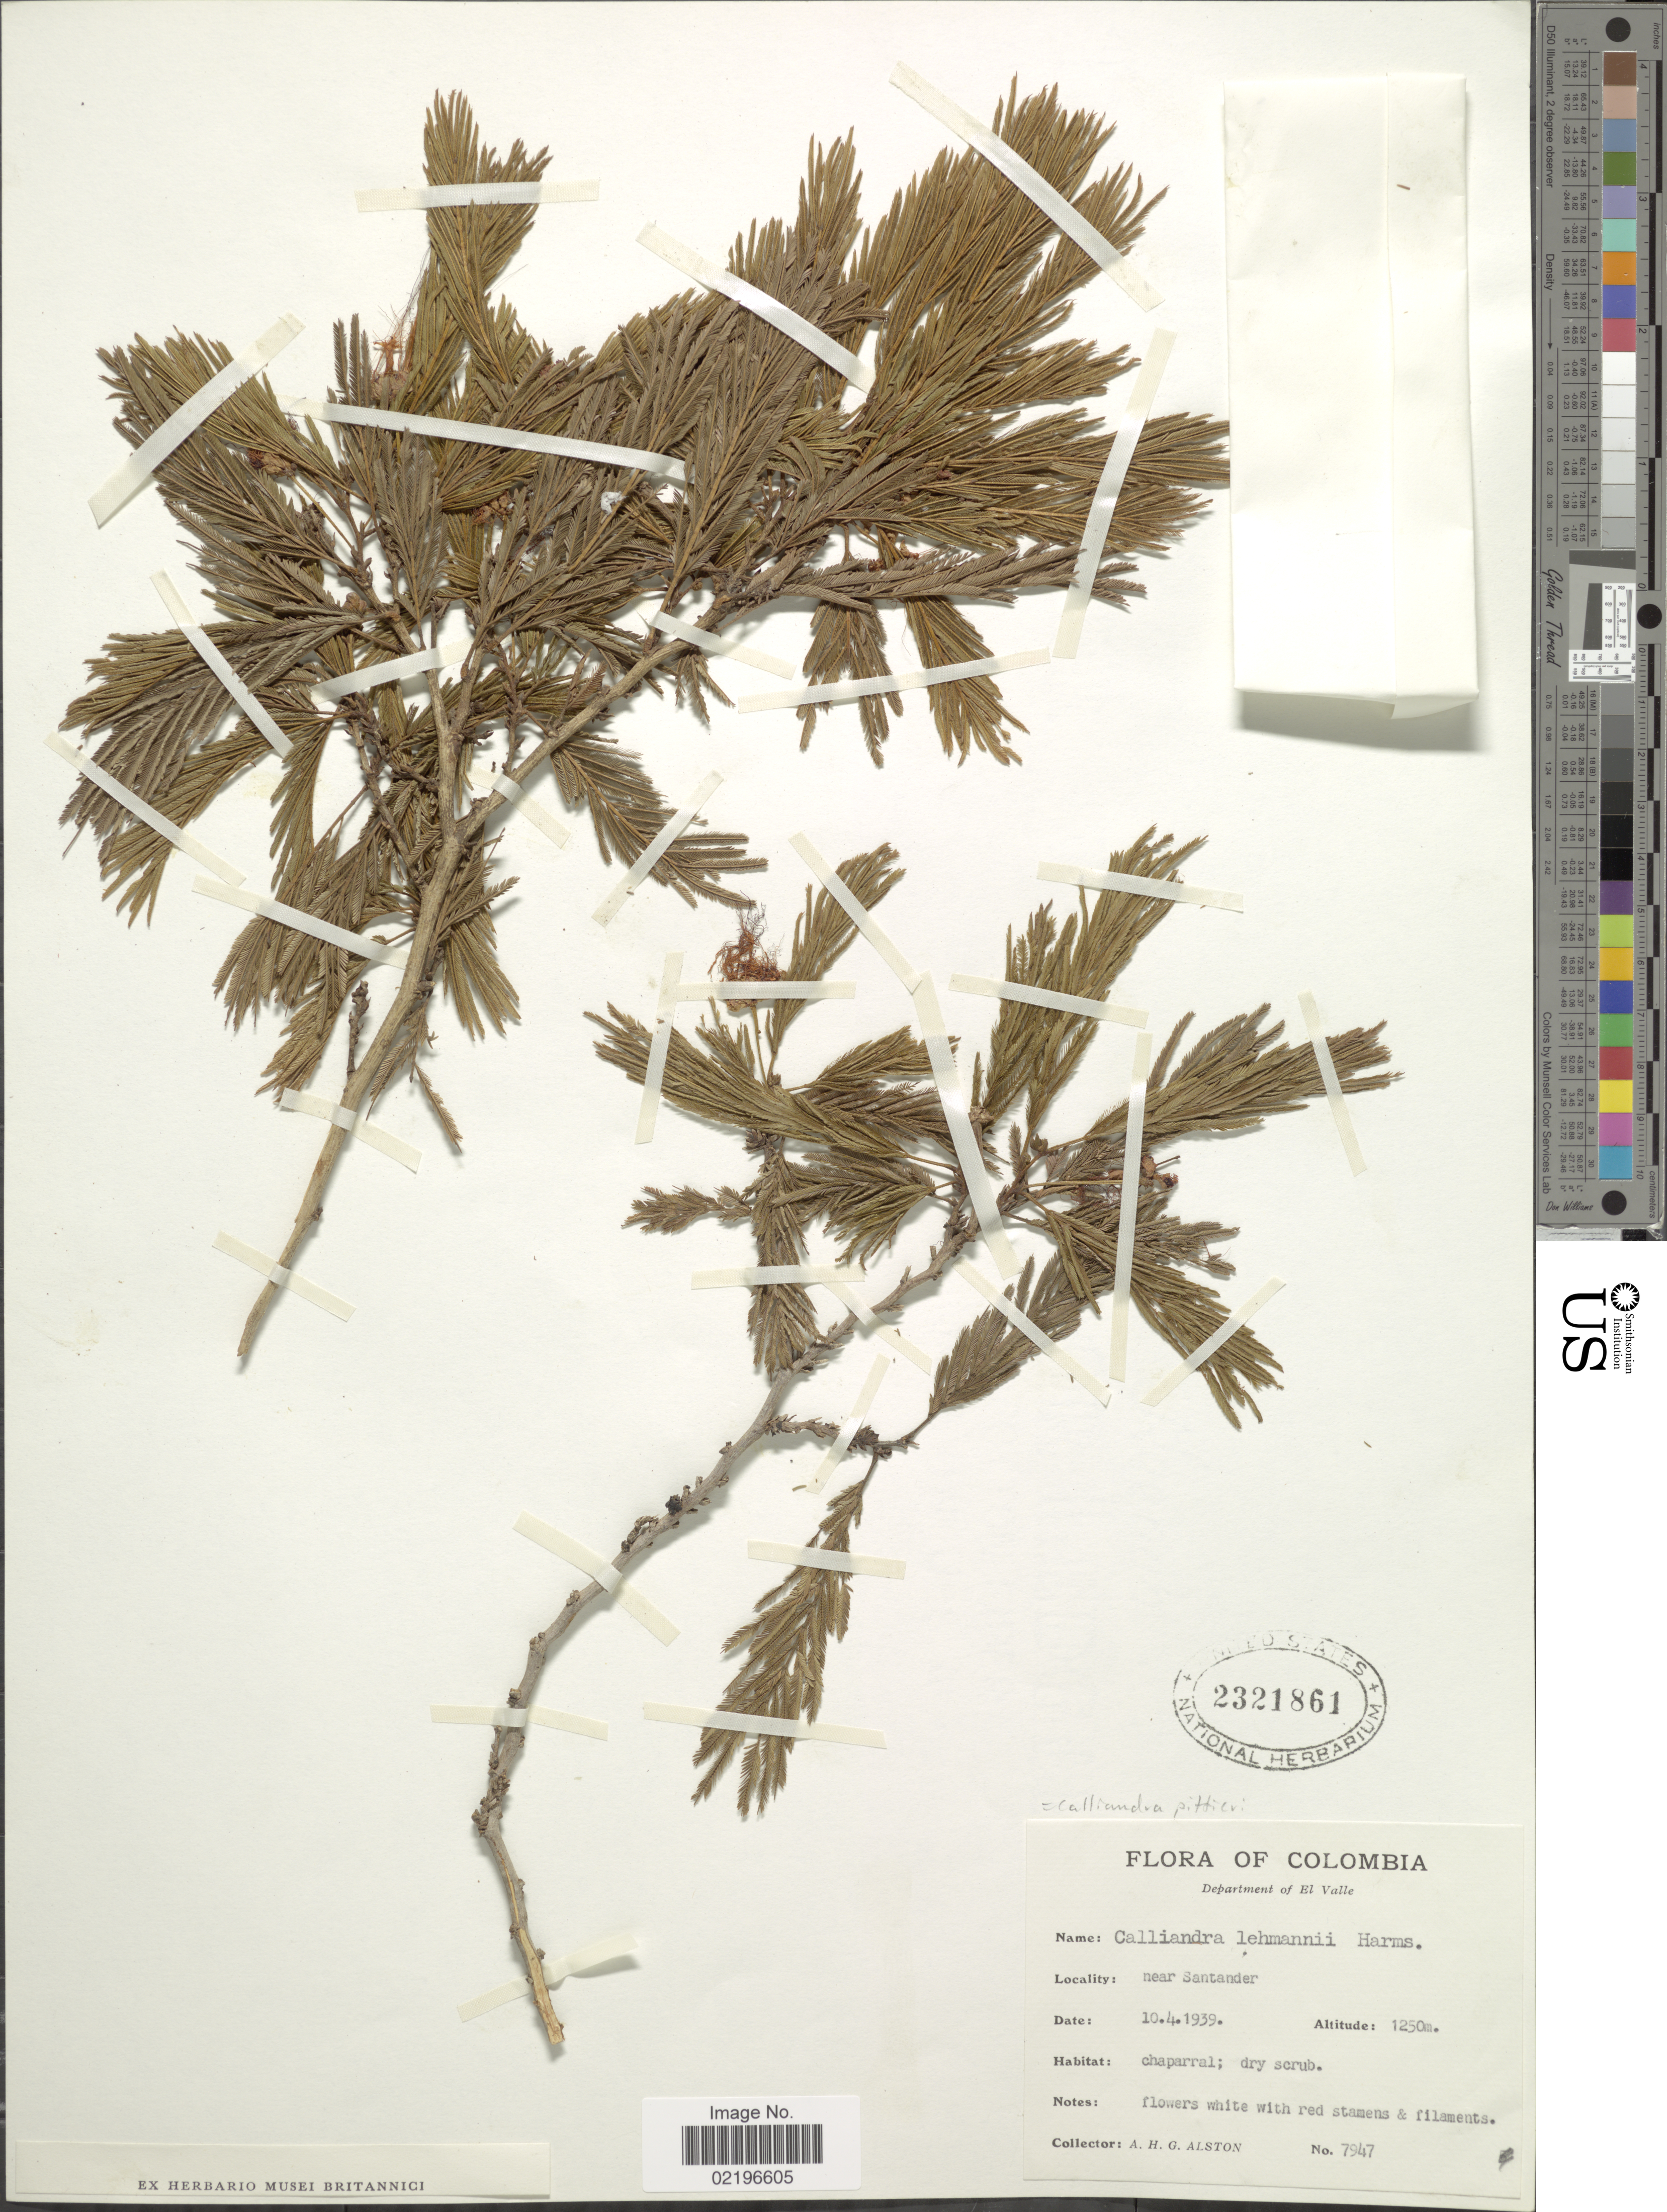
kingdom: Plantae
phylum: Tracheophyta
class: Magnoliopsida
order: Fabales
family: Fabaceae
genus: Calliandra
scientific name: Calliandra pittieri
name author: Standl.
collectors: A. H. Alston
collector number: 7947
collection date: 1939-04-10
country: Colombia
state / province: Valle del Cauca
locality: Department of El Valle. near Santander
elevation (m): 1250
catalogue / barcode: US 2321861